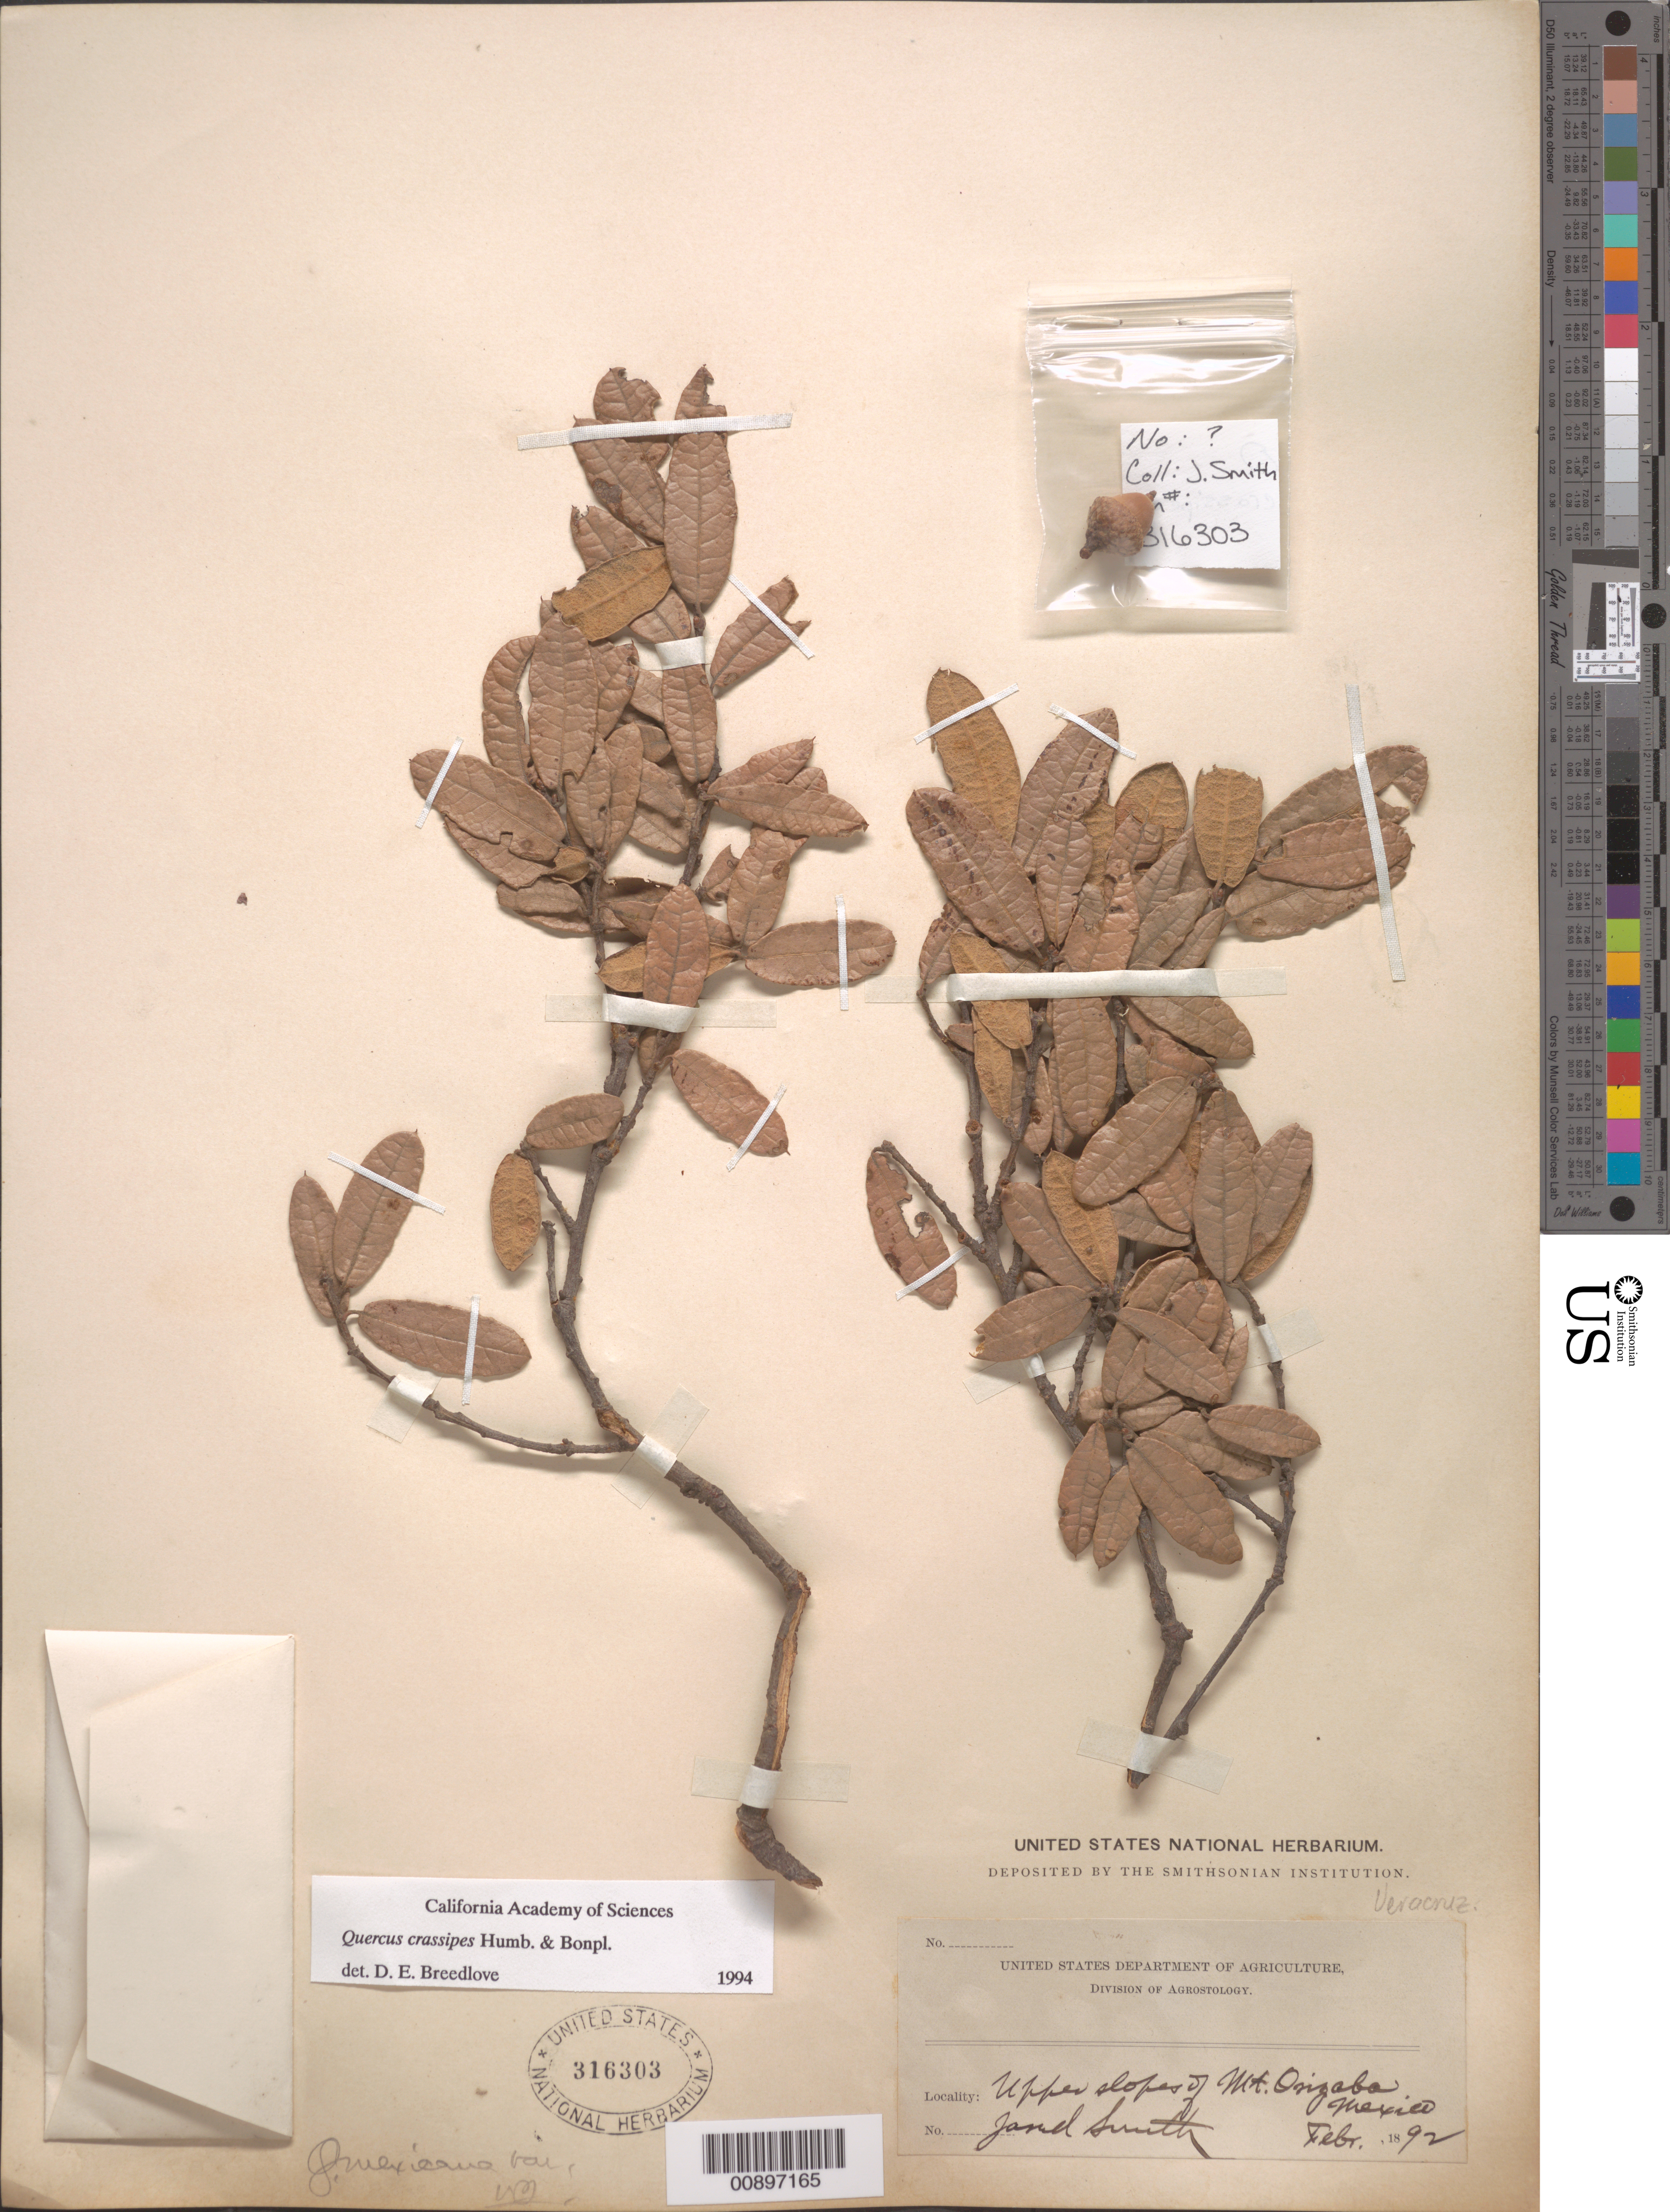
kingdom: Plantae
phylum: Tracheophyta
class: Magnoliopsida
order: Fagales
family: Fagaceae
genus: Quercus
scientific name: Quercus crassipes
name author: Humb. & Bonpl.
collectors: J. Donnell Smith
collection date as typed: Feb 1892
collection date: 1892-02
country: Mexico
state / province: Veracruz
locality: Upper slopes of Mt. Orizaba.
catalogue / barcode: US 316303